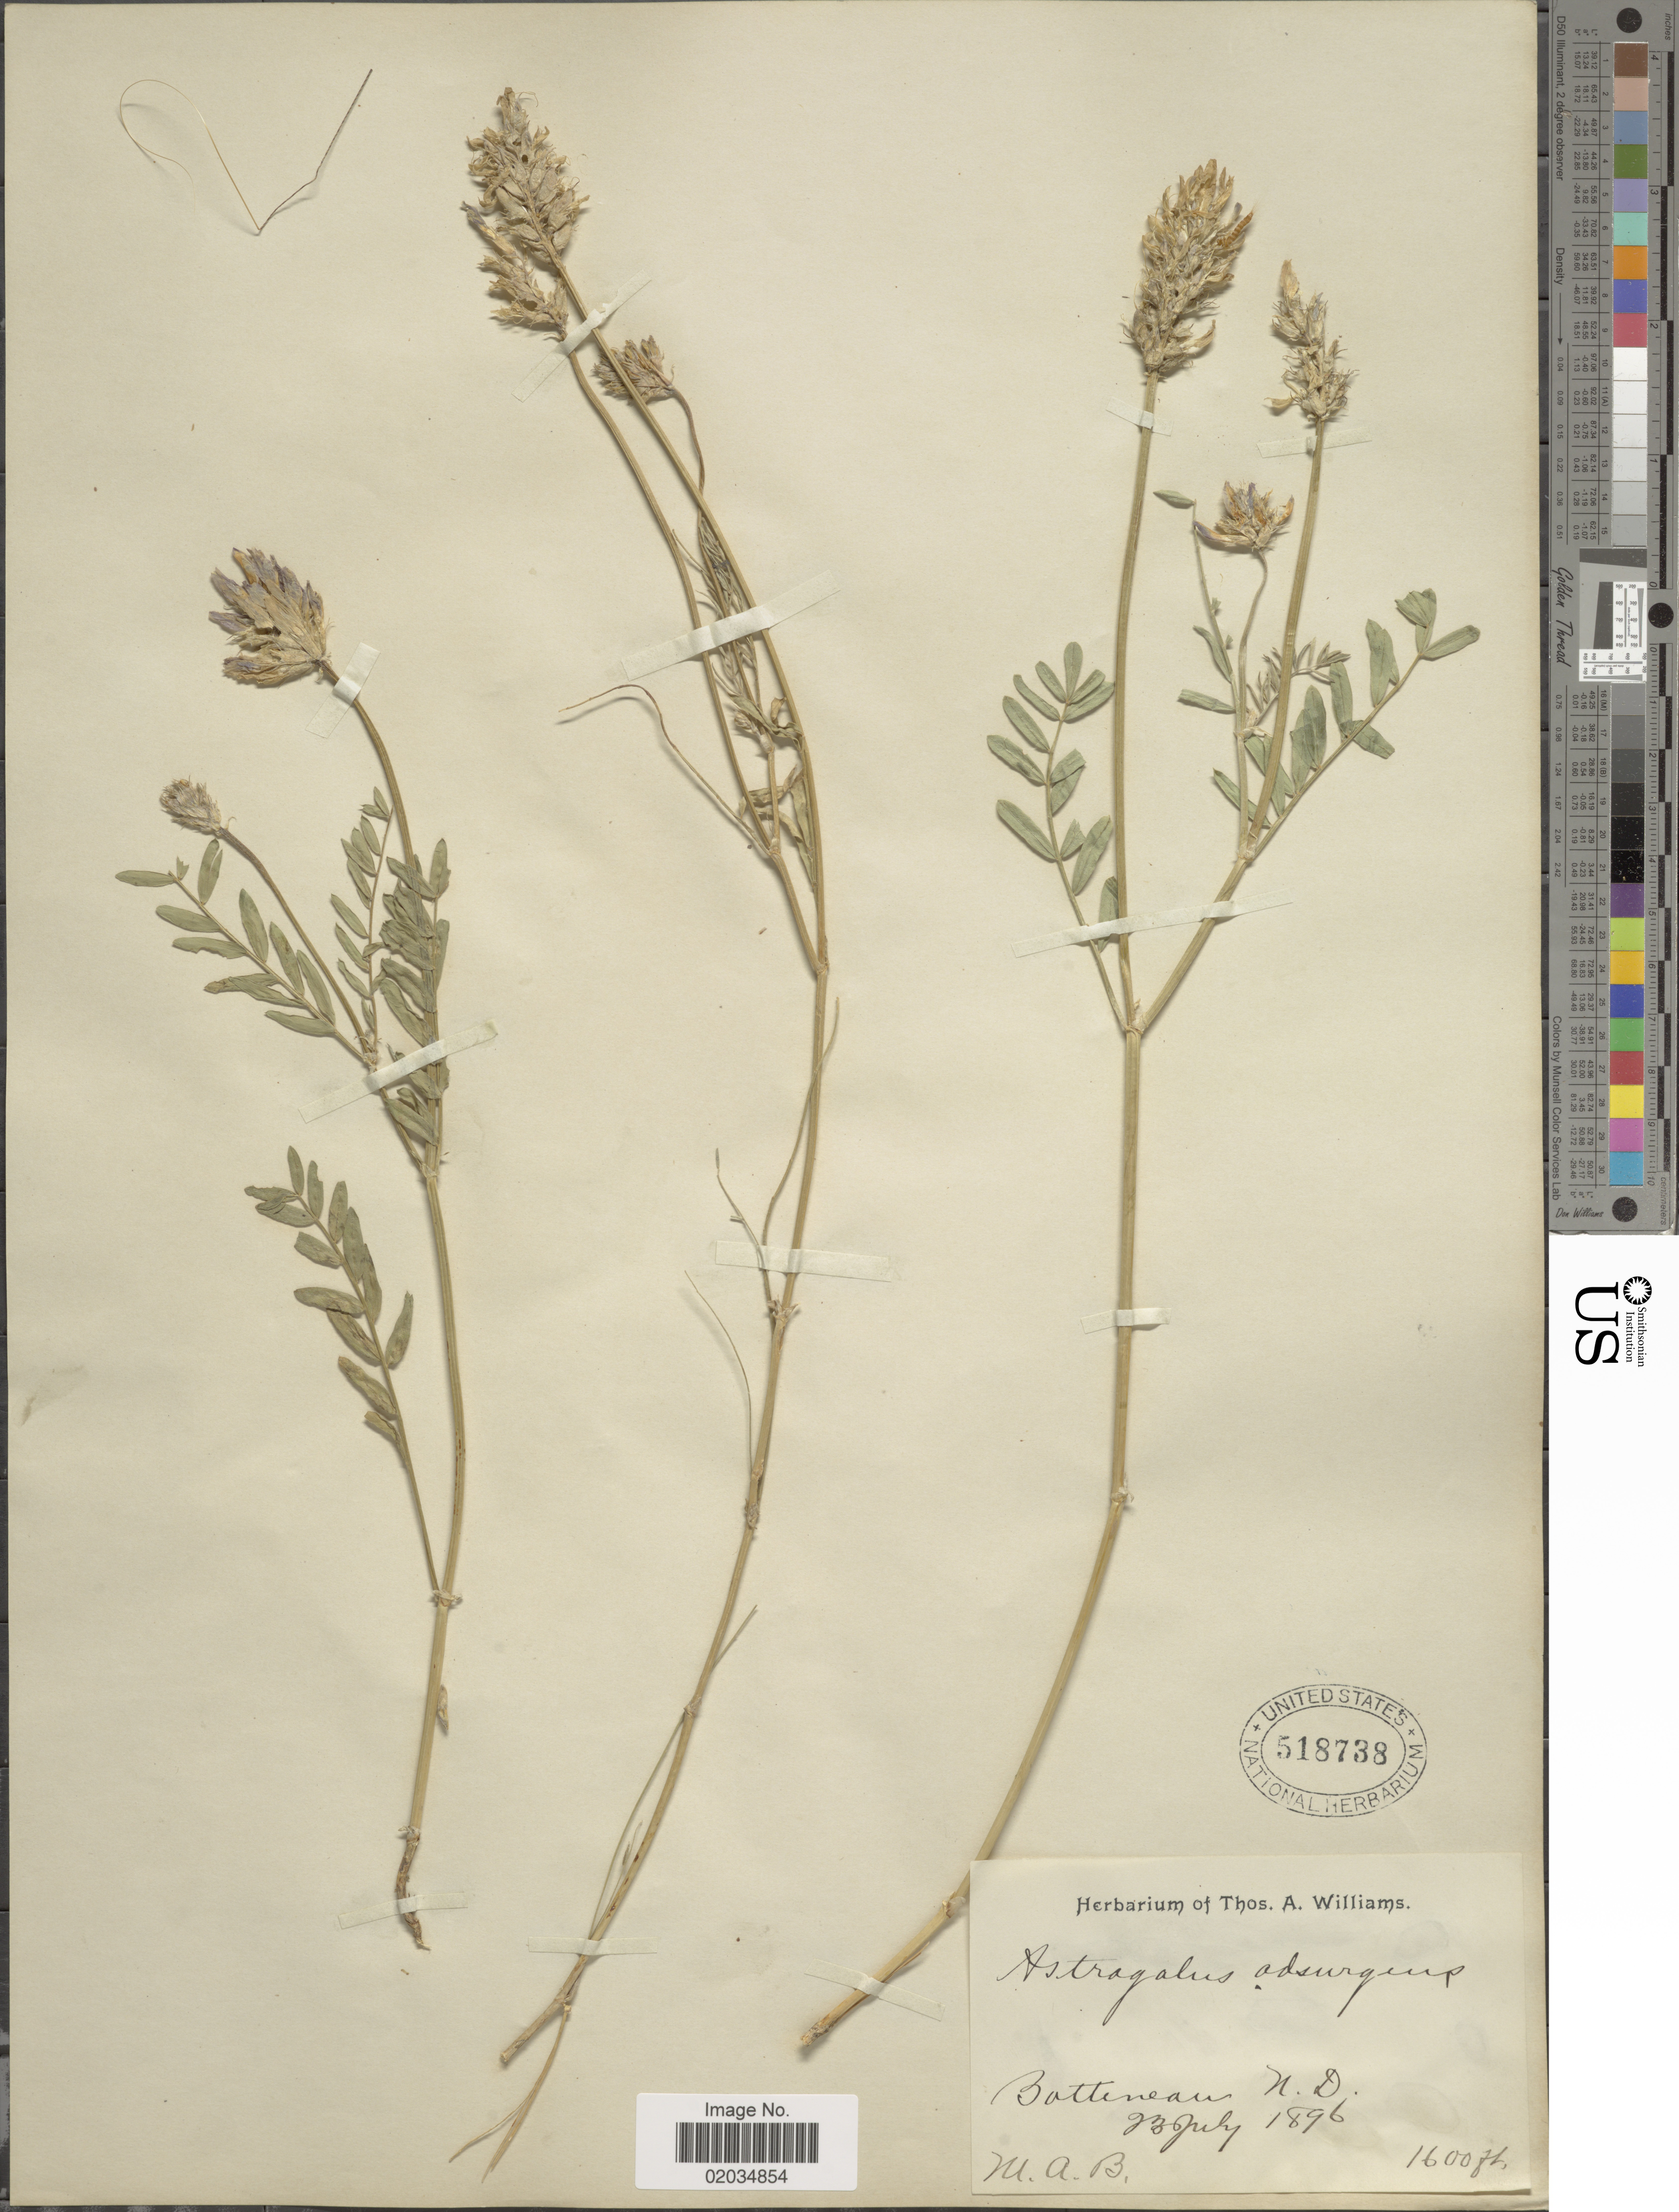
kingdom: Plantae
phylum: Tracheophyta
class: Magnoliopsida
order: Fabales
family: Fabaceae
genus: Astragalus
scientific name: Astragalus striatus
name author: Nutt.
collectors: M. A. B.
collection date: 1896-07-23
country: United States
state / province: North Dakota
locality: Bottineau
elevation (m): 488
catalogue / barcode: US 518738